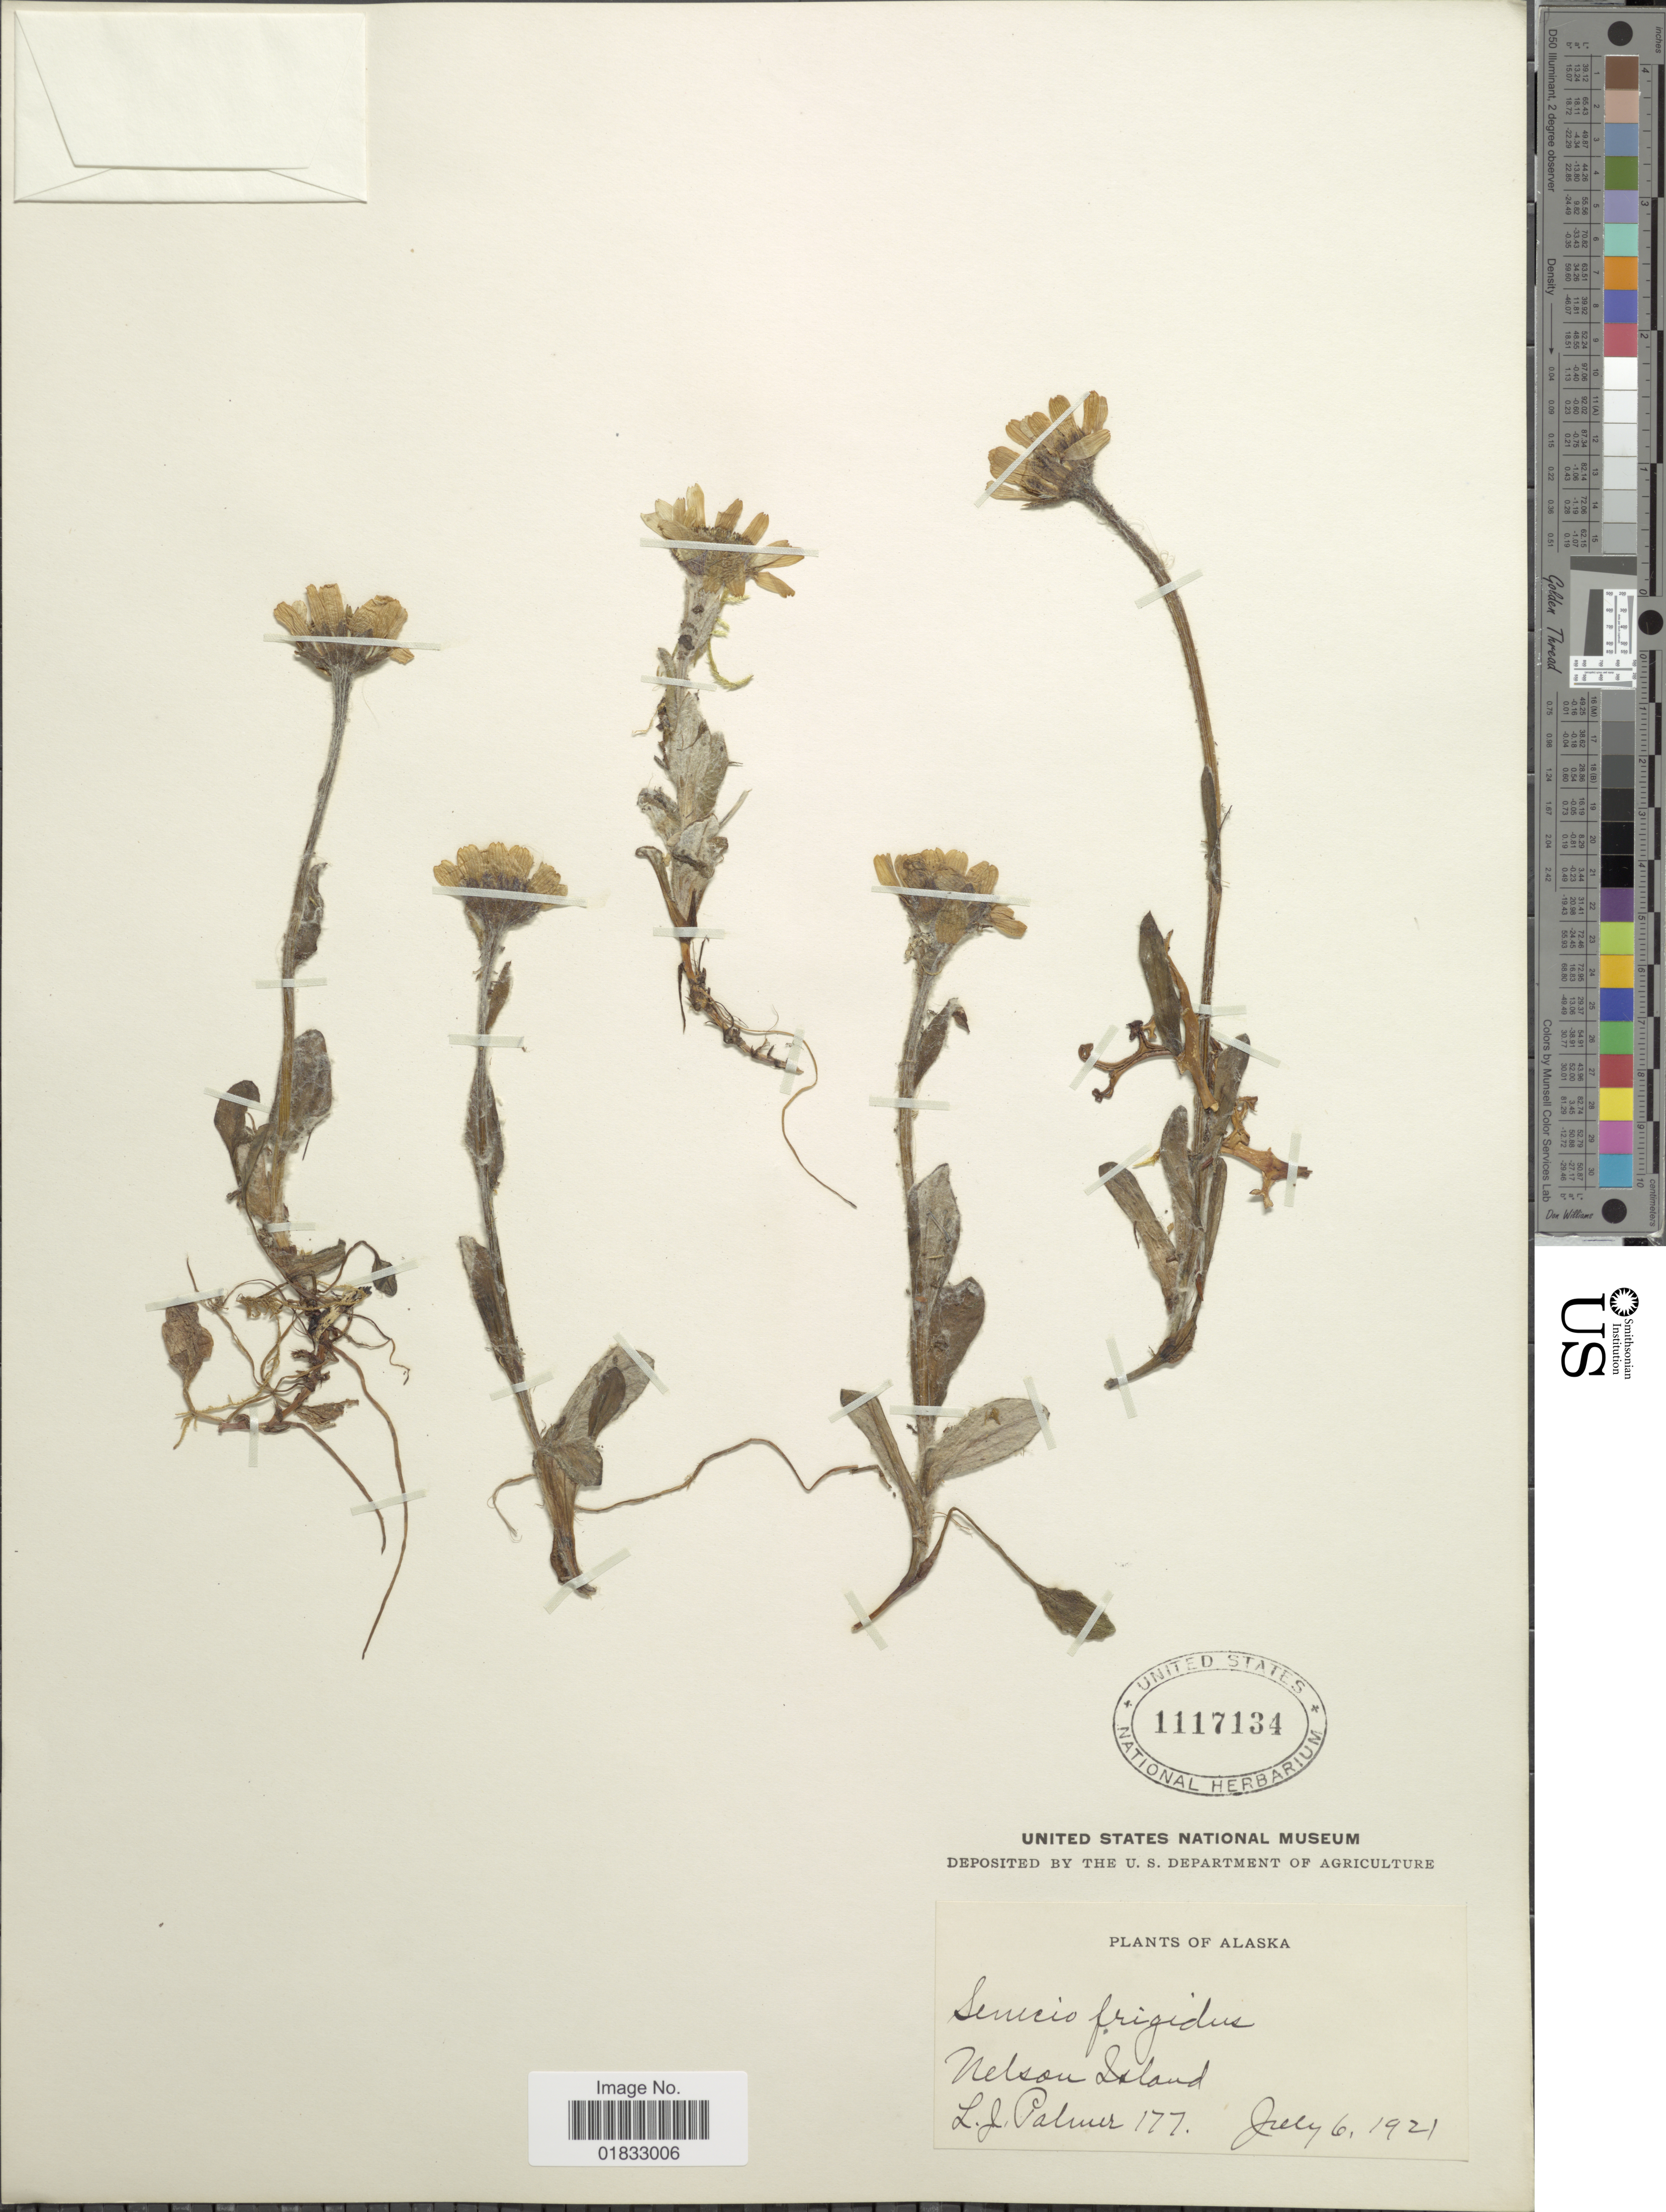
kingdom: Plantae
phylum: Tracheophyta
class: Magnoliopsida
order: Asterales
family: Asteraceae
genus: Tephroseris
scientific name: Tephroseris frigida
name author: (Richardson) Holub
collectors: L. J. Palmer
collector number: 177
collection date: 1921-07-06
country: United States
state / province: Alaska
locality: Nelson Island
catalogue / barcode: US 1117134